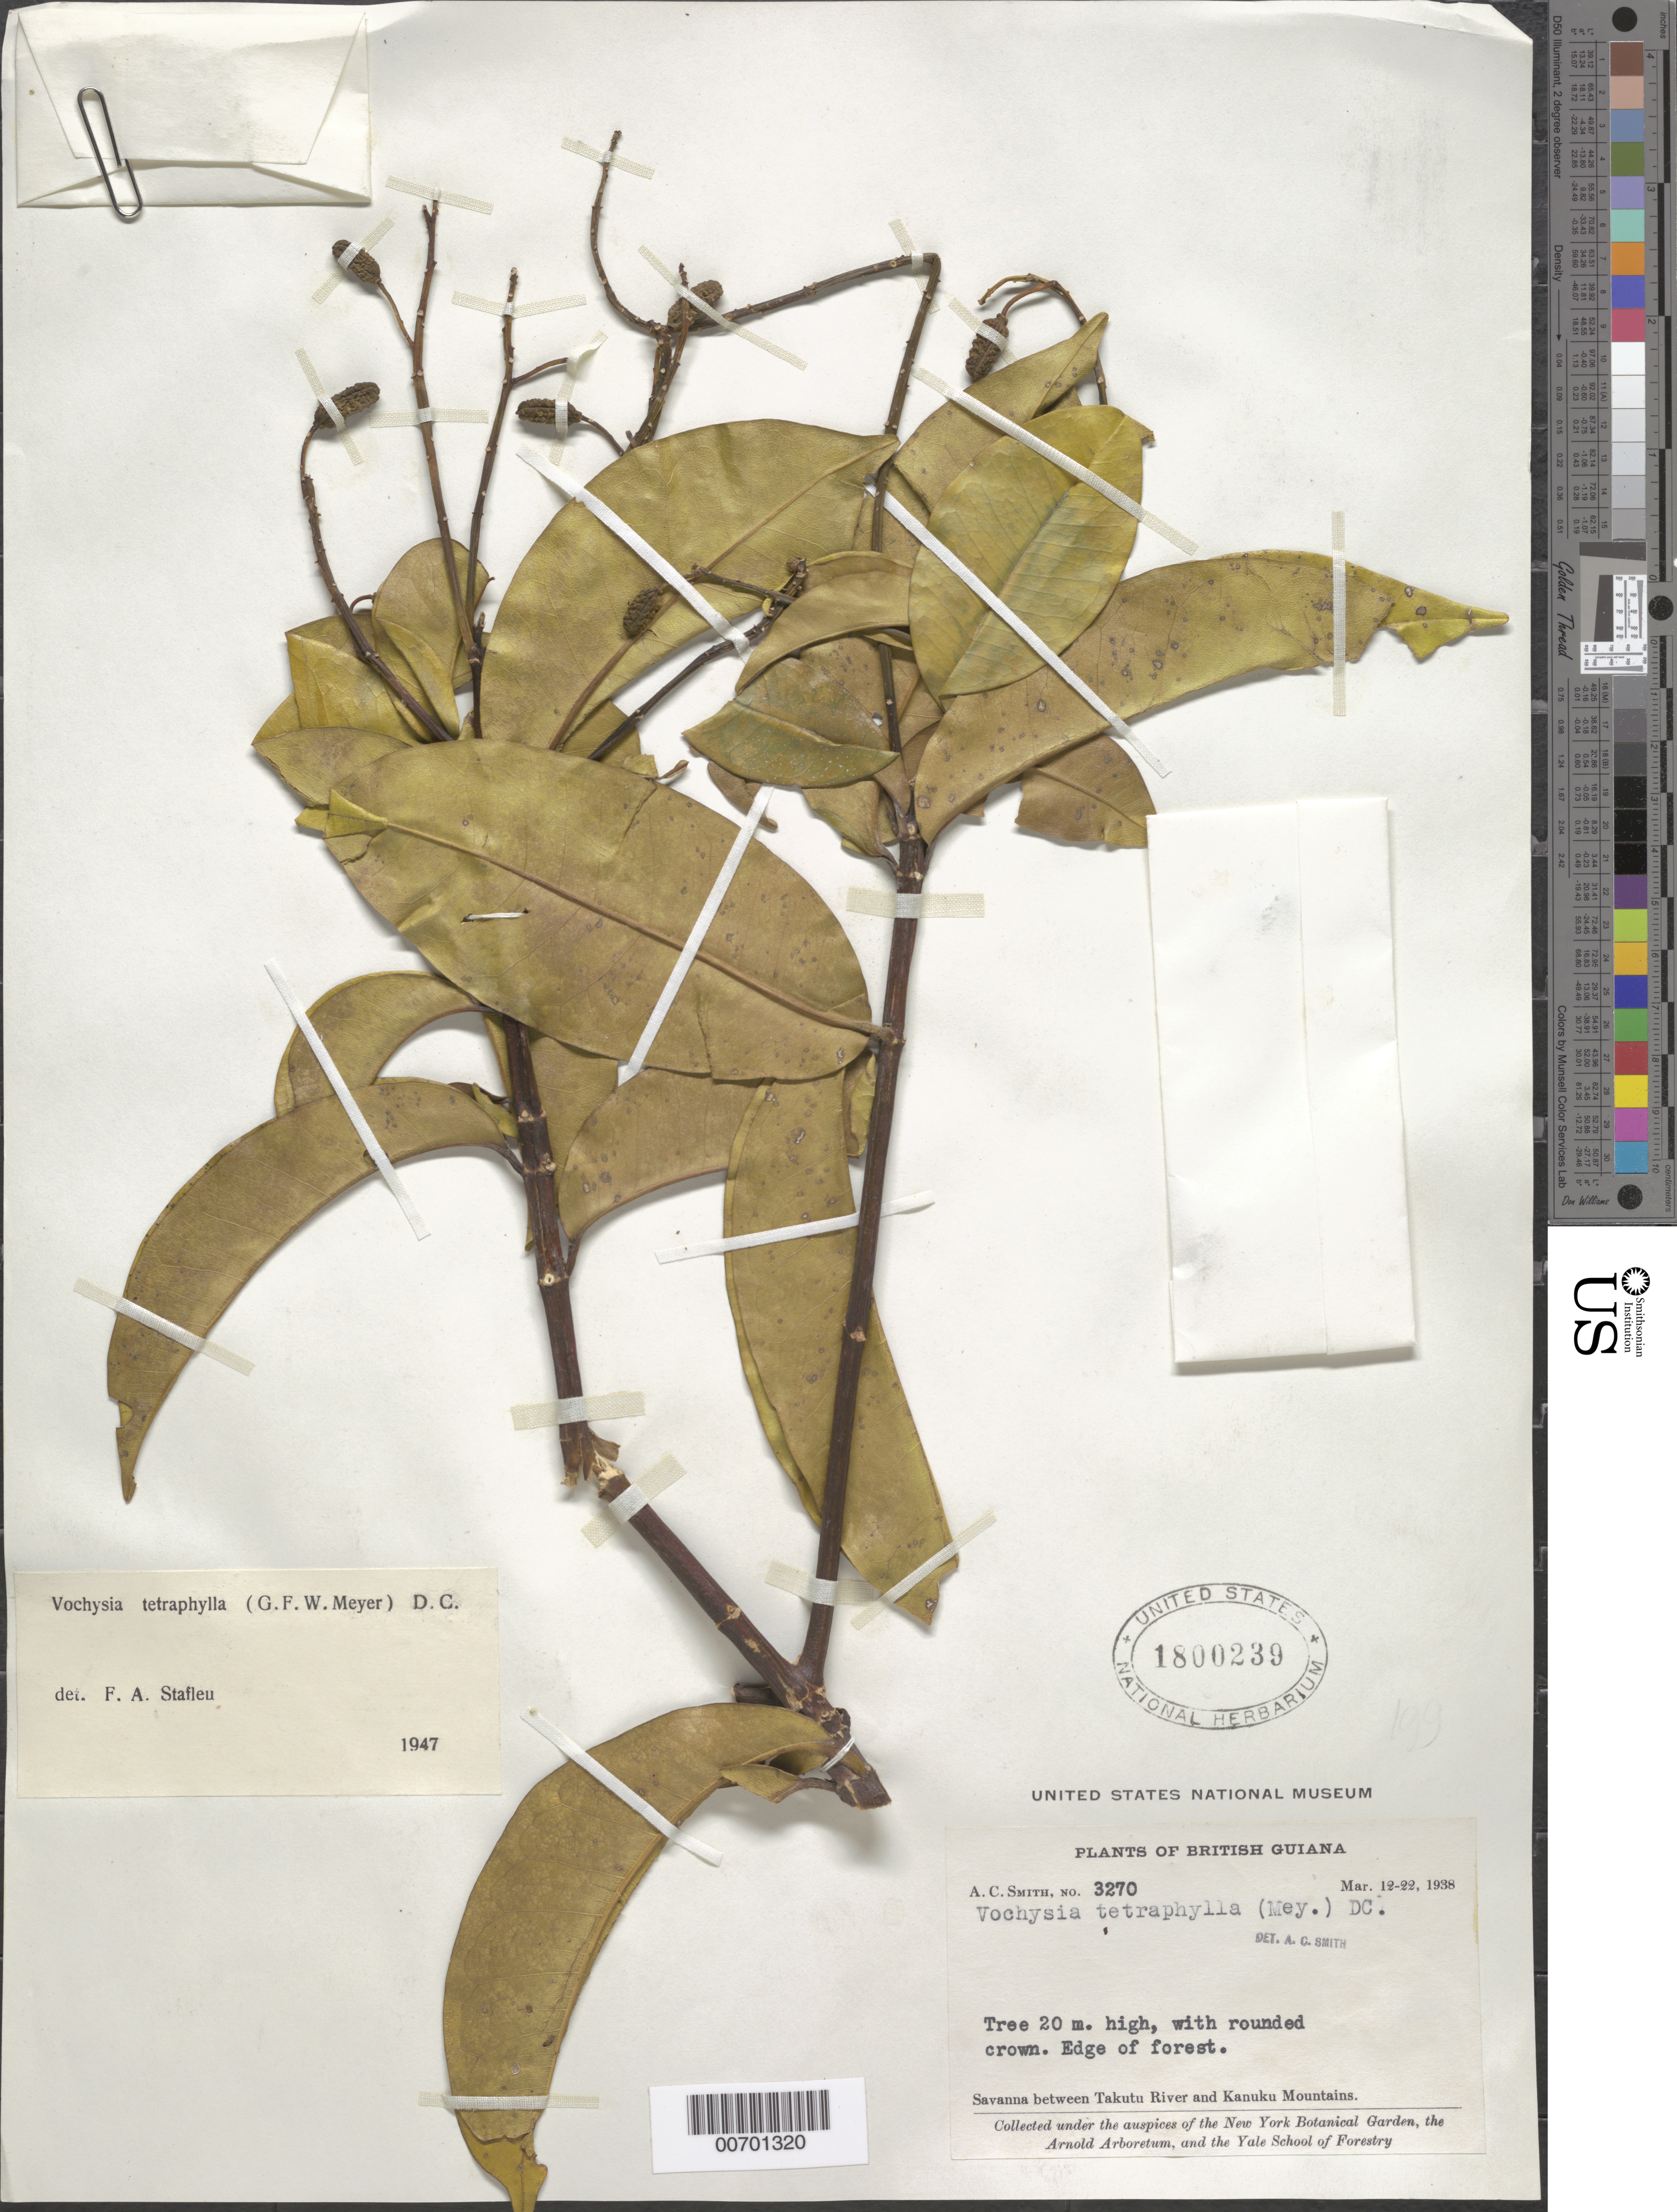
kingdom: Plantae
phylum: Tracheophyta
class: Magnoliopsida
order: Myrtales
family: Vochysiaceae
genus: Vochysia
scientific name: Vochysia tetraphylla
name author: (G. Mey.) DC.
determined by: Stafleu, F. A.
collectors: A. C. Smith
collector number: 3270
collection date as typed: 12-Mar-38 to 22-Mar-38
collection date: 1938-03-12/1938-03-22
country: Guyana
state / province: U. Takutu-U. Essequibo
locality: Kanuku Mts., savanna betw. mts. and Takutu R.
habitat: Edge of forest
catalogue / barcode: US 1800239